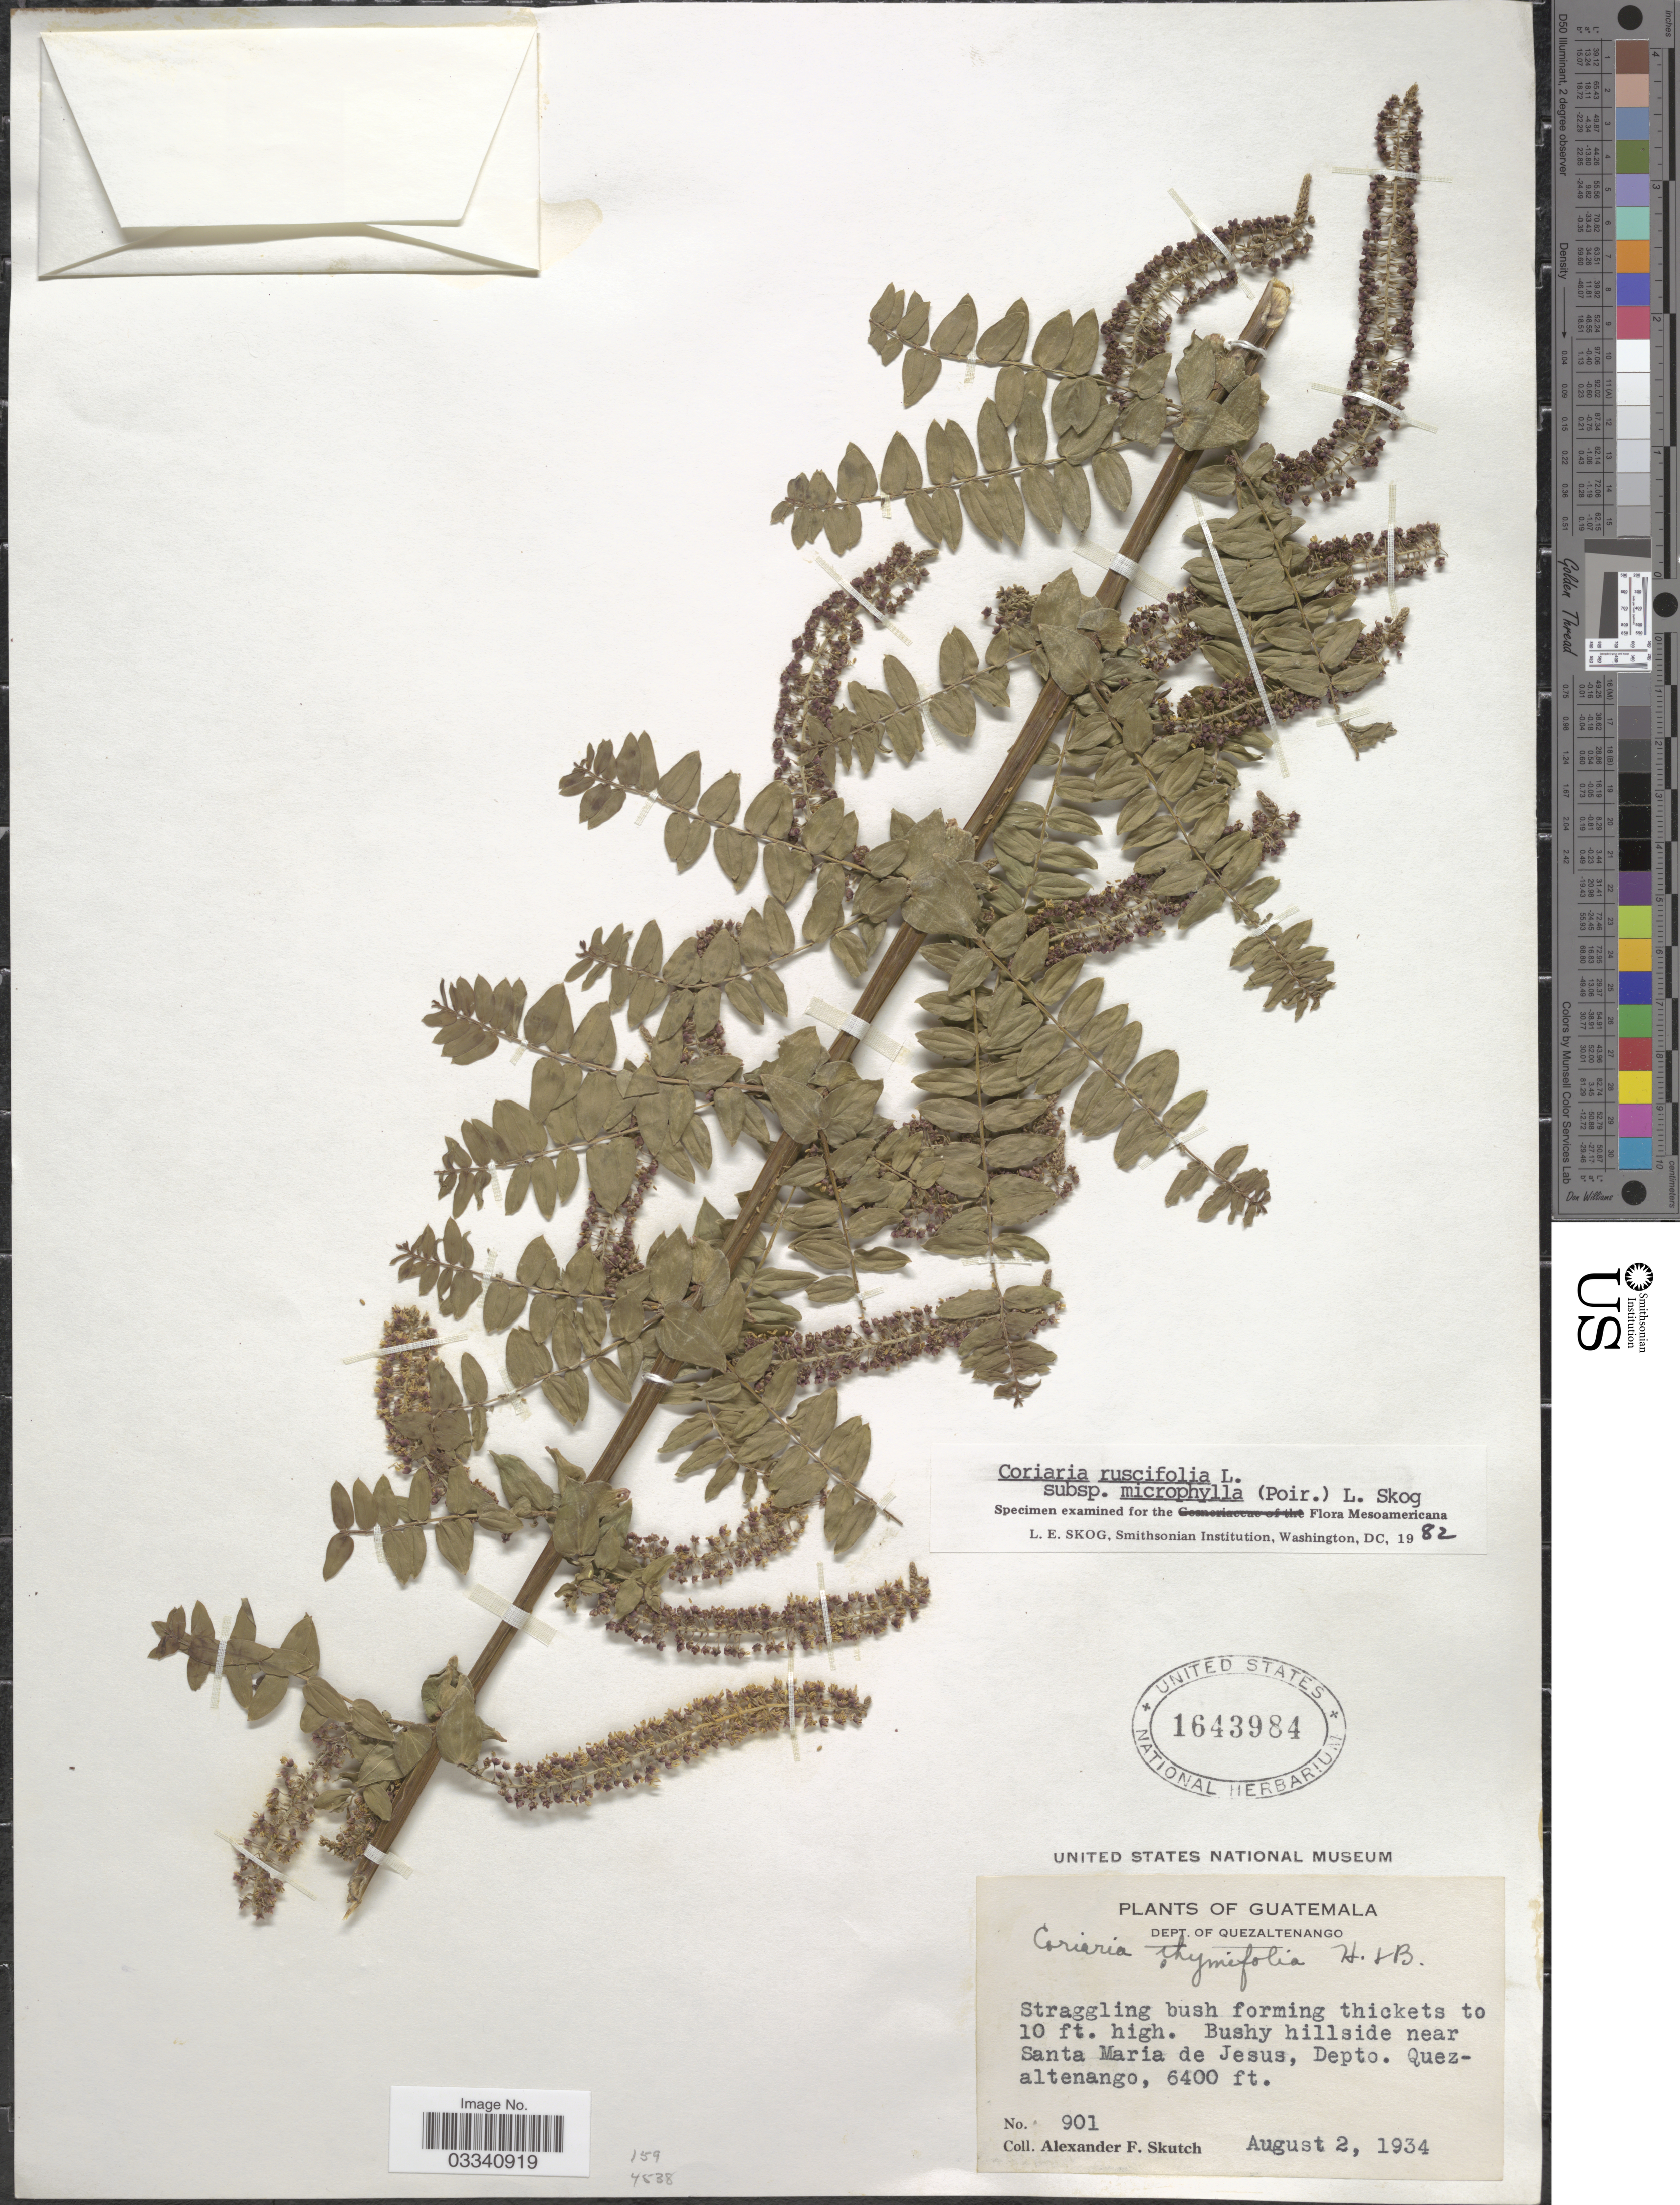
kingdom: Plantae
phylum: Tracheophyta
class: Magnoliopsida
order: Cucurbitales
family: Coriariaceae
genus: Coriaria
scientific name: Coriaria ruscifolia subsp. microphylla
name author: (Poir.) L.E. Skog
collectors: A. F. Skutch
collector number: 901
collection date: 1934-08-02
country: Guatemala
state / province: Quetzaltenango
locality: Dept. of Quezaltenango, Bushy hillside near Santa Maria de Jesus.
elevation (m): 1951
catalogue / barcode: US 1643984